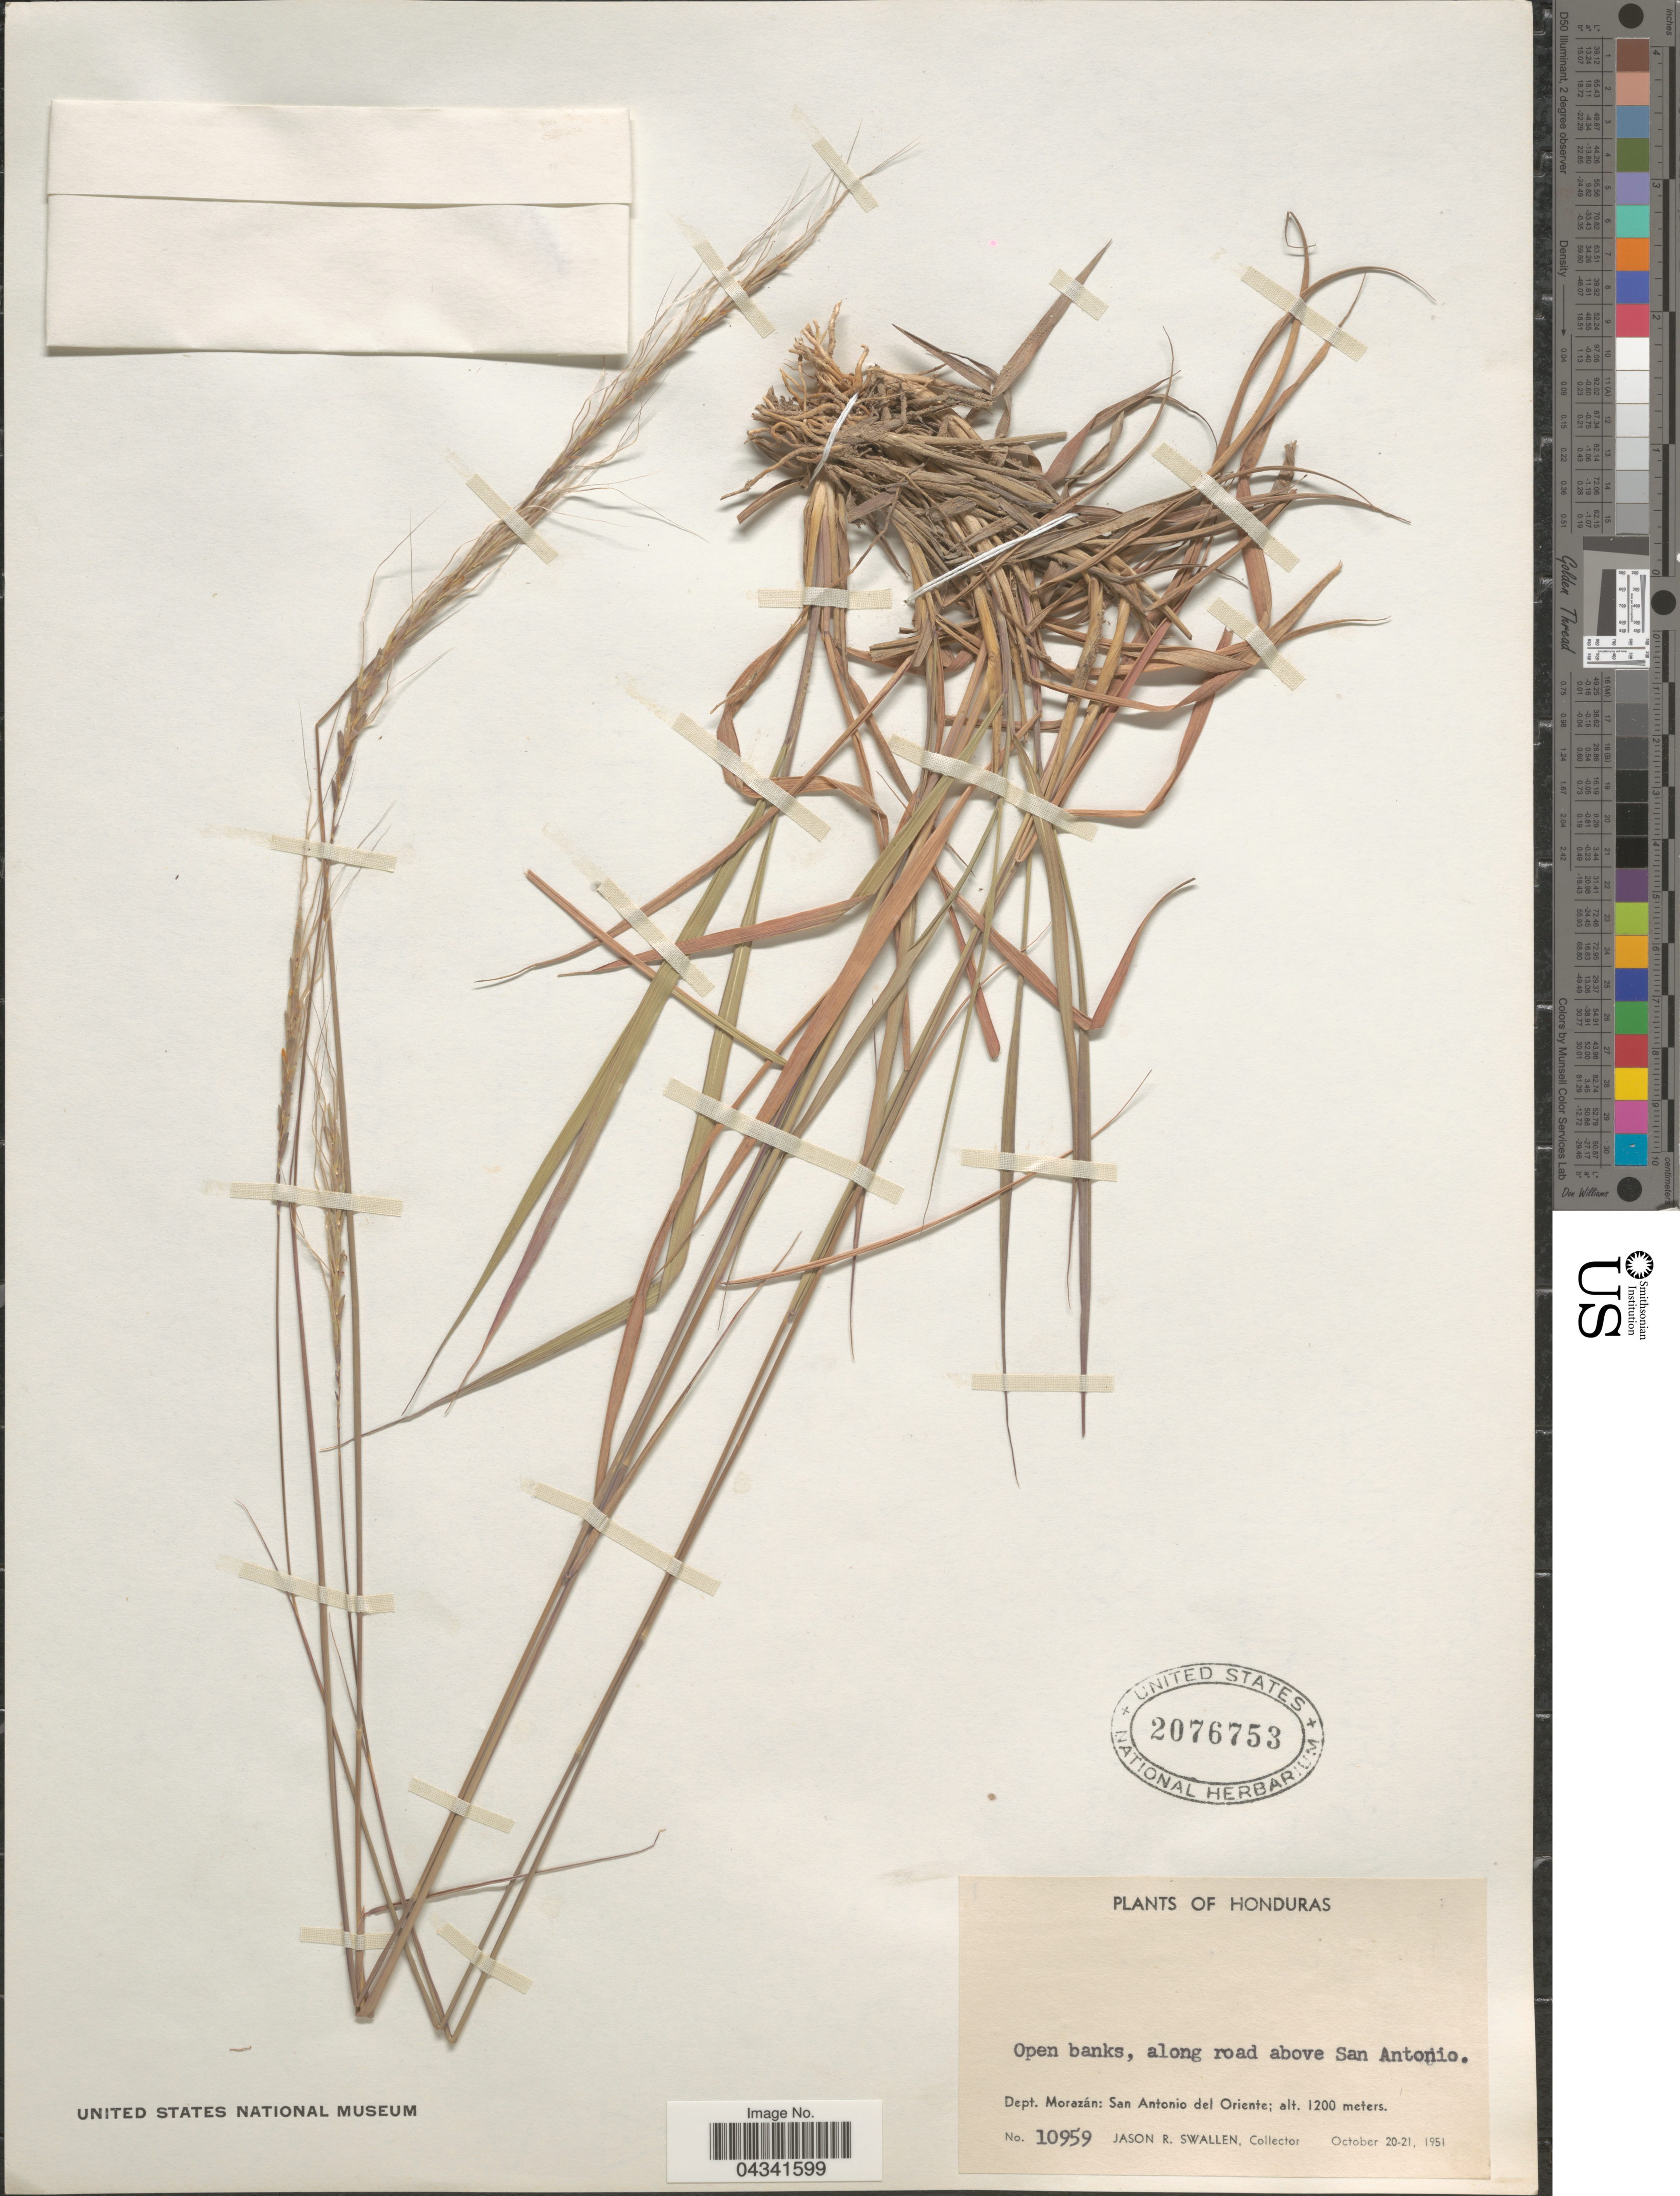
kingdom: Plantae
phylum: Tracheophyta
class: Liliopsida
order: Poales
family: Poaceae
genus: Trachypogon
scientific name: Trachypogon spicatus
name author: (L. f.) Kuntze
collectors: J. R. Swallen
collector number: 10959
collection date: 1951-10-20/1951-10-21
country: Honduras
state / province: Fco. Morazán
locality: Open banks, along road above San Antonio. Dept. Morazán: San Antonio del Oriente.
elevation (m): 1200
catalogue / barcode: US 2076753